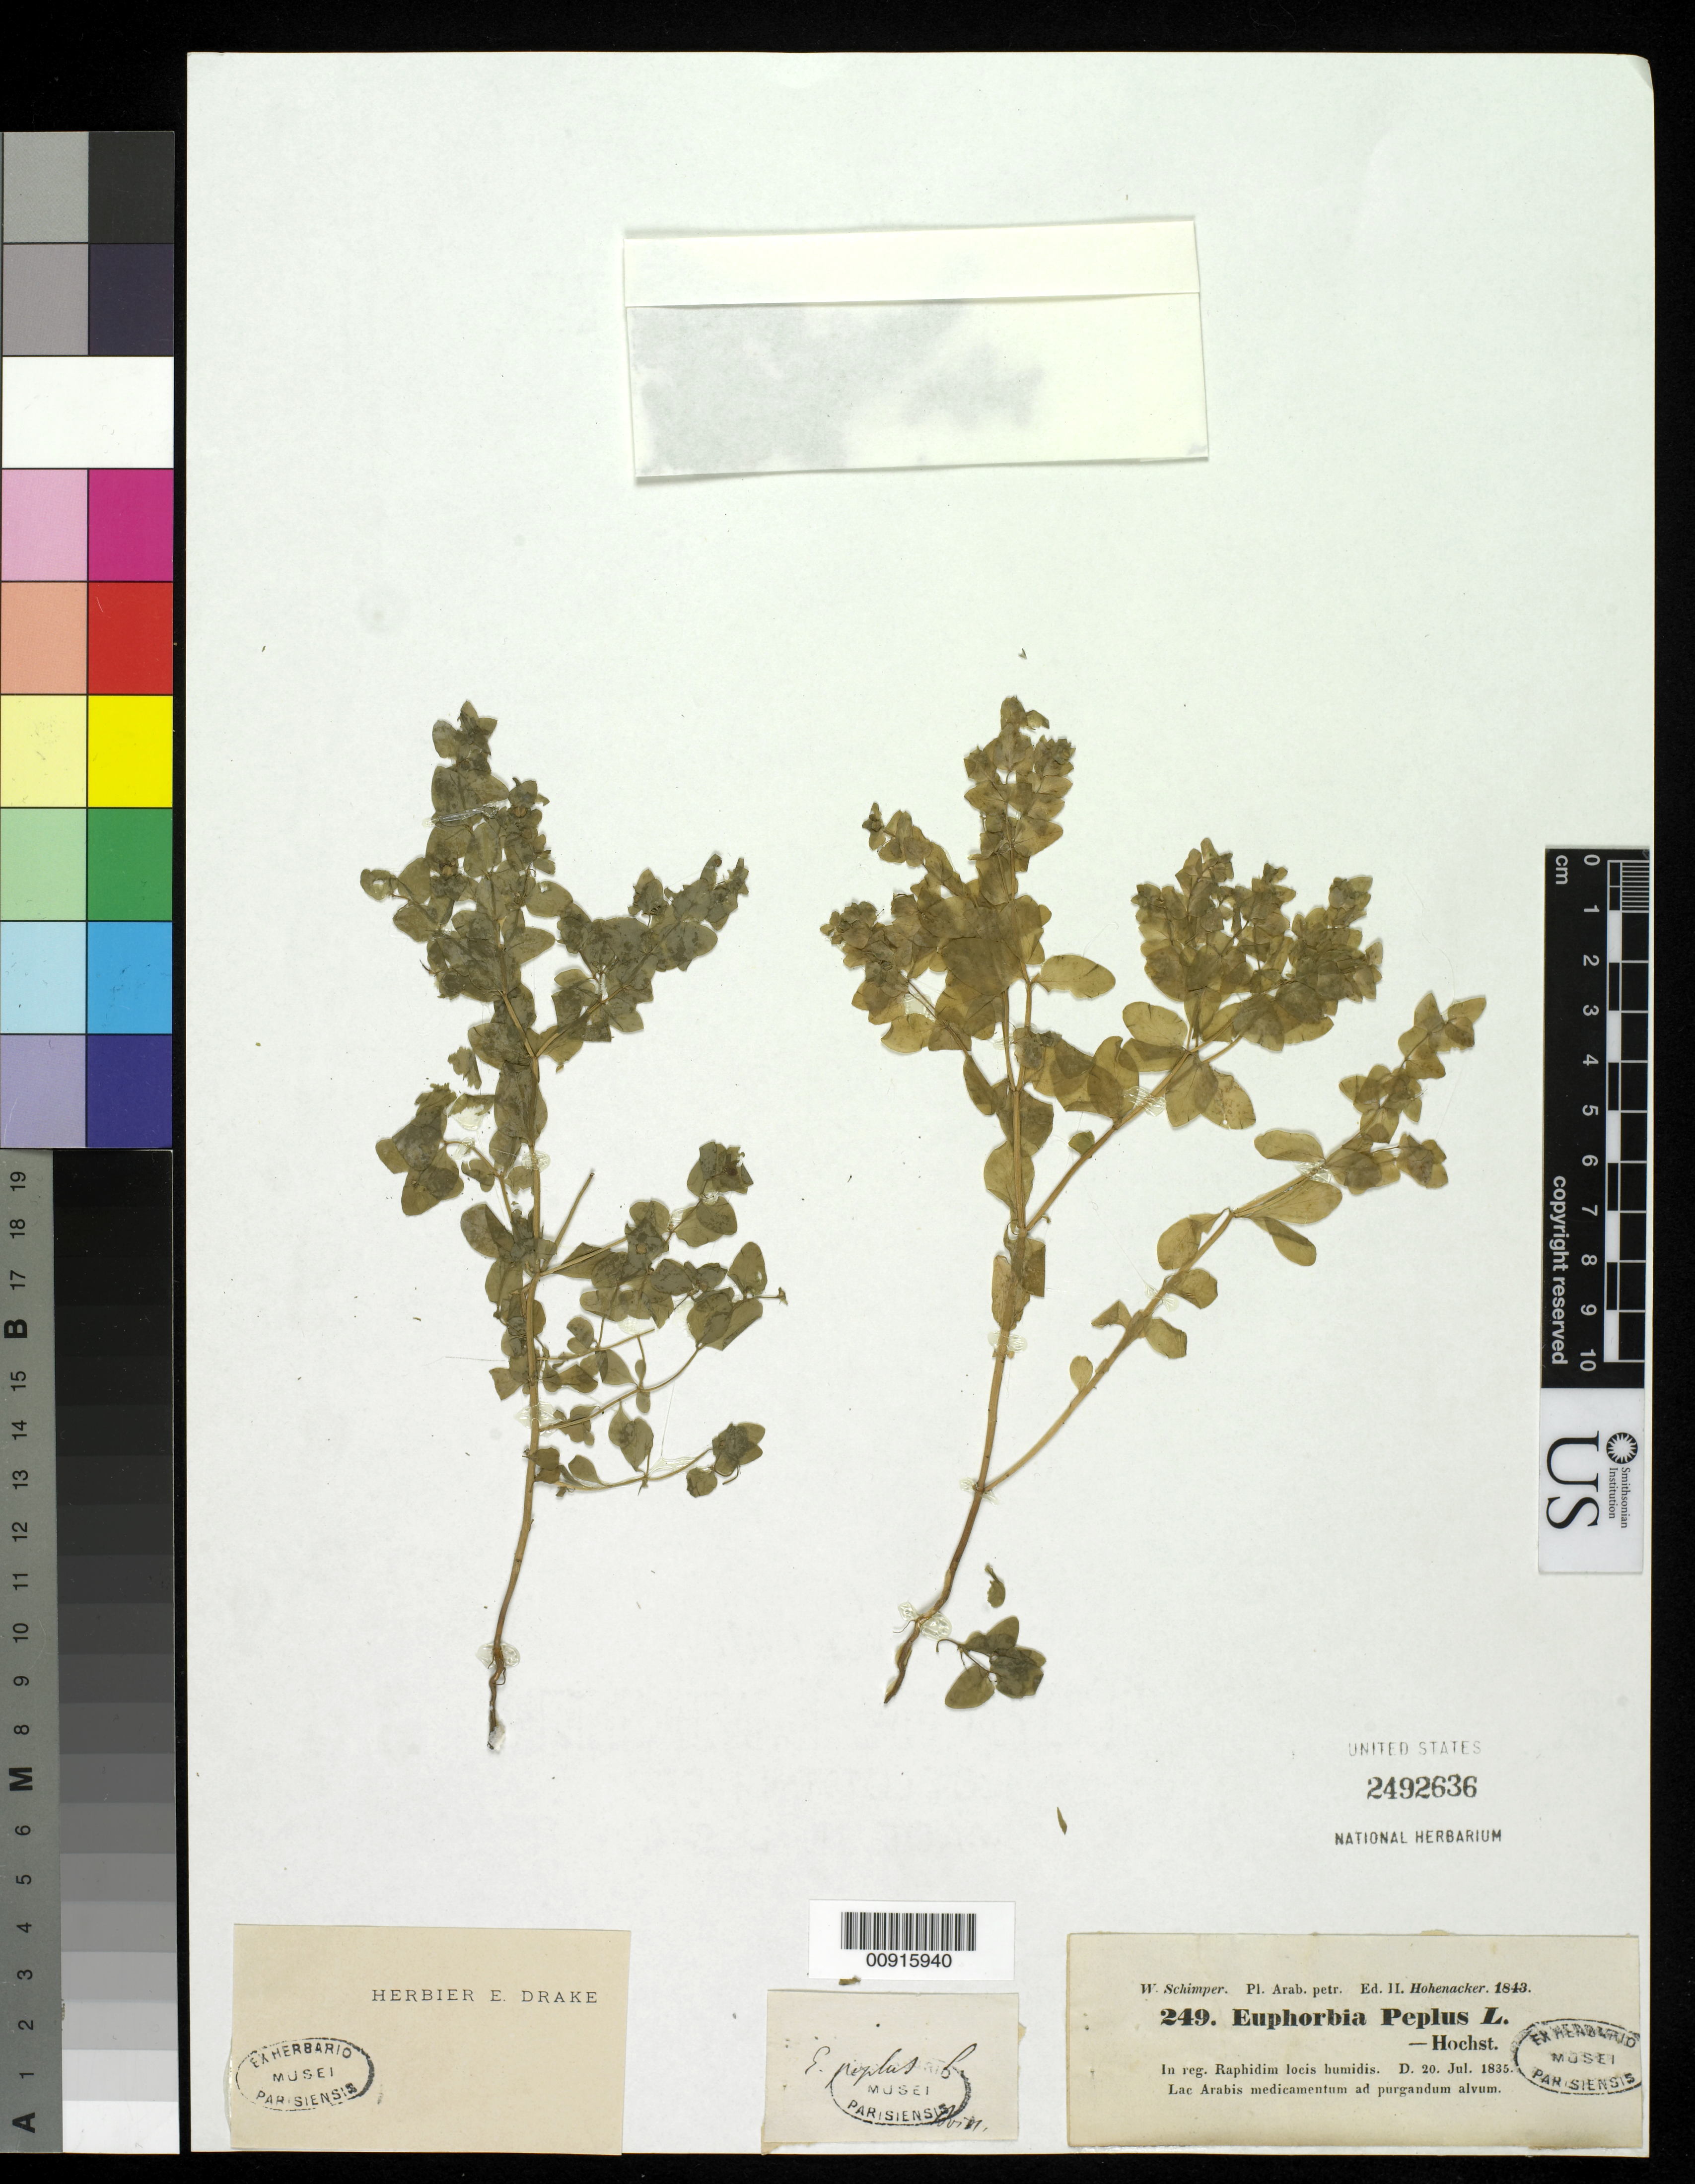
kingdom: Plantae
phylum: Tracheophyta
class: Magnoliopsida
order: Malpighiales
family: Euphorbiaceae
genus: Euphorbia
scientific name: Euphorbia peplus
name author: L.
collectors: W. Schimper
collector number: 249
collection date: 1835-07-20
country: Egypt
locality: In reg. Raphidim locis humidis. Lac Arabis medicamentum ad purgandum alvum.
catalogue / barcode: US 2492636